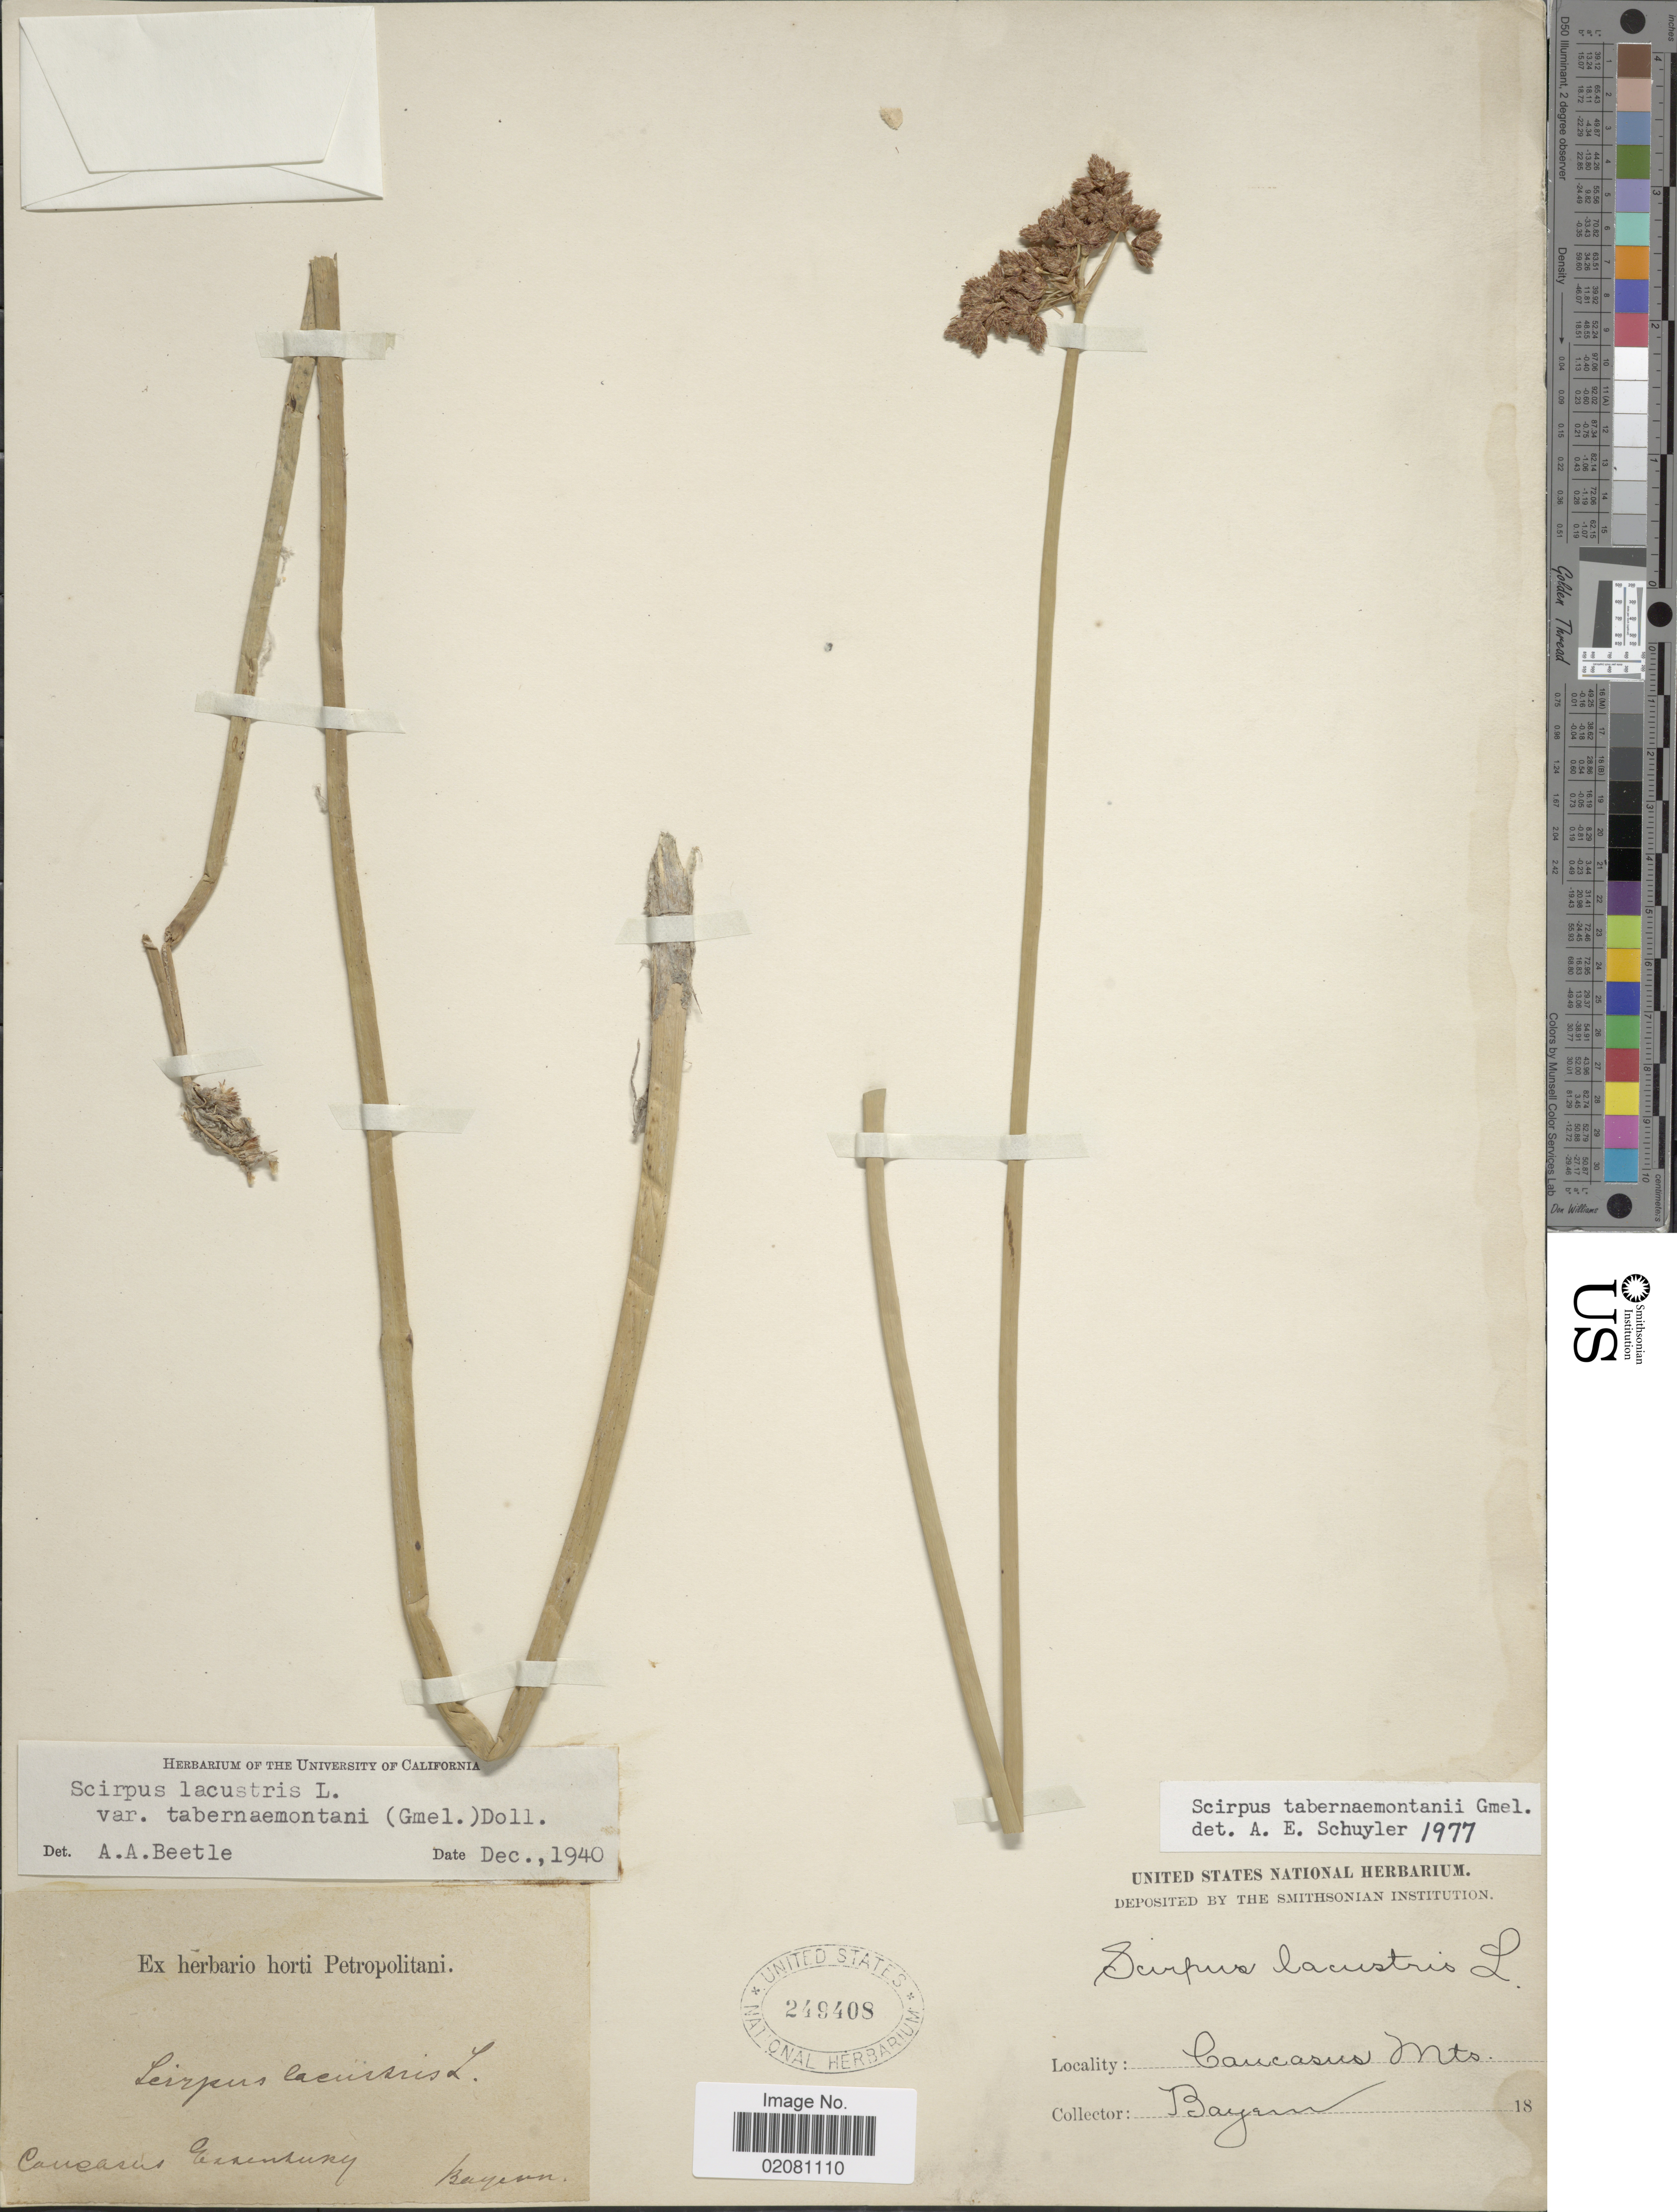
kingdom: Plantae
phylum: Tracheophyta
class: Liliopsida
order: Poales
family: Cyperaceae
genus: Schoenoplectus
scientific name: Schoenoplectus tabernaemontani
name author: (C.C. Gmel.) Palla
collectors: Bayem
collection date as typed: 18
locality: Caucasus Mts.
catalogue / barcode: US 249408